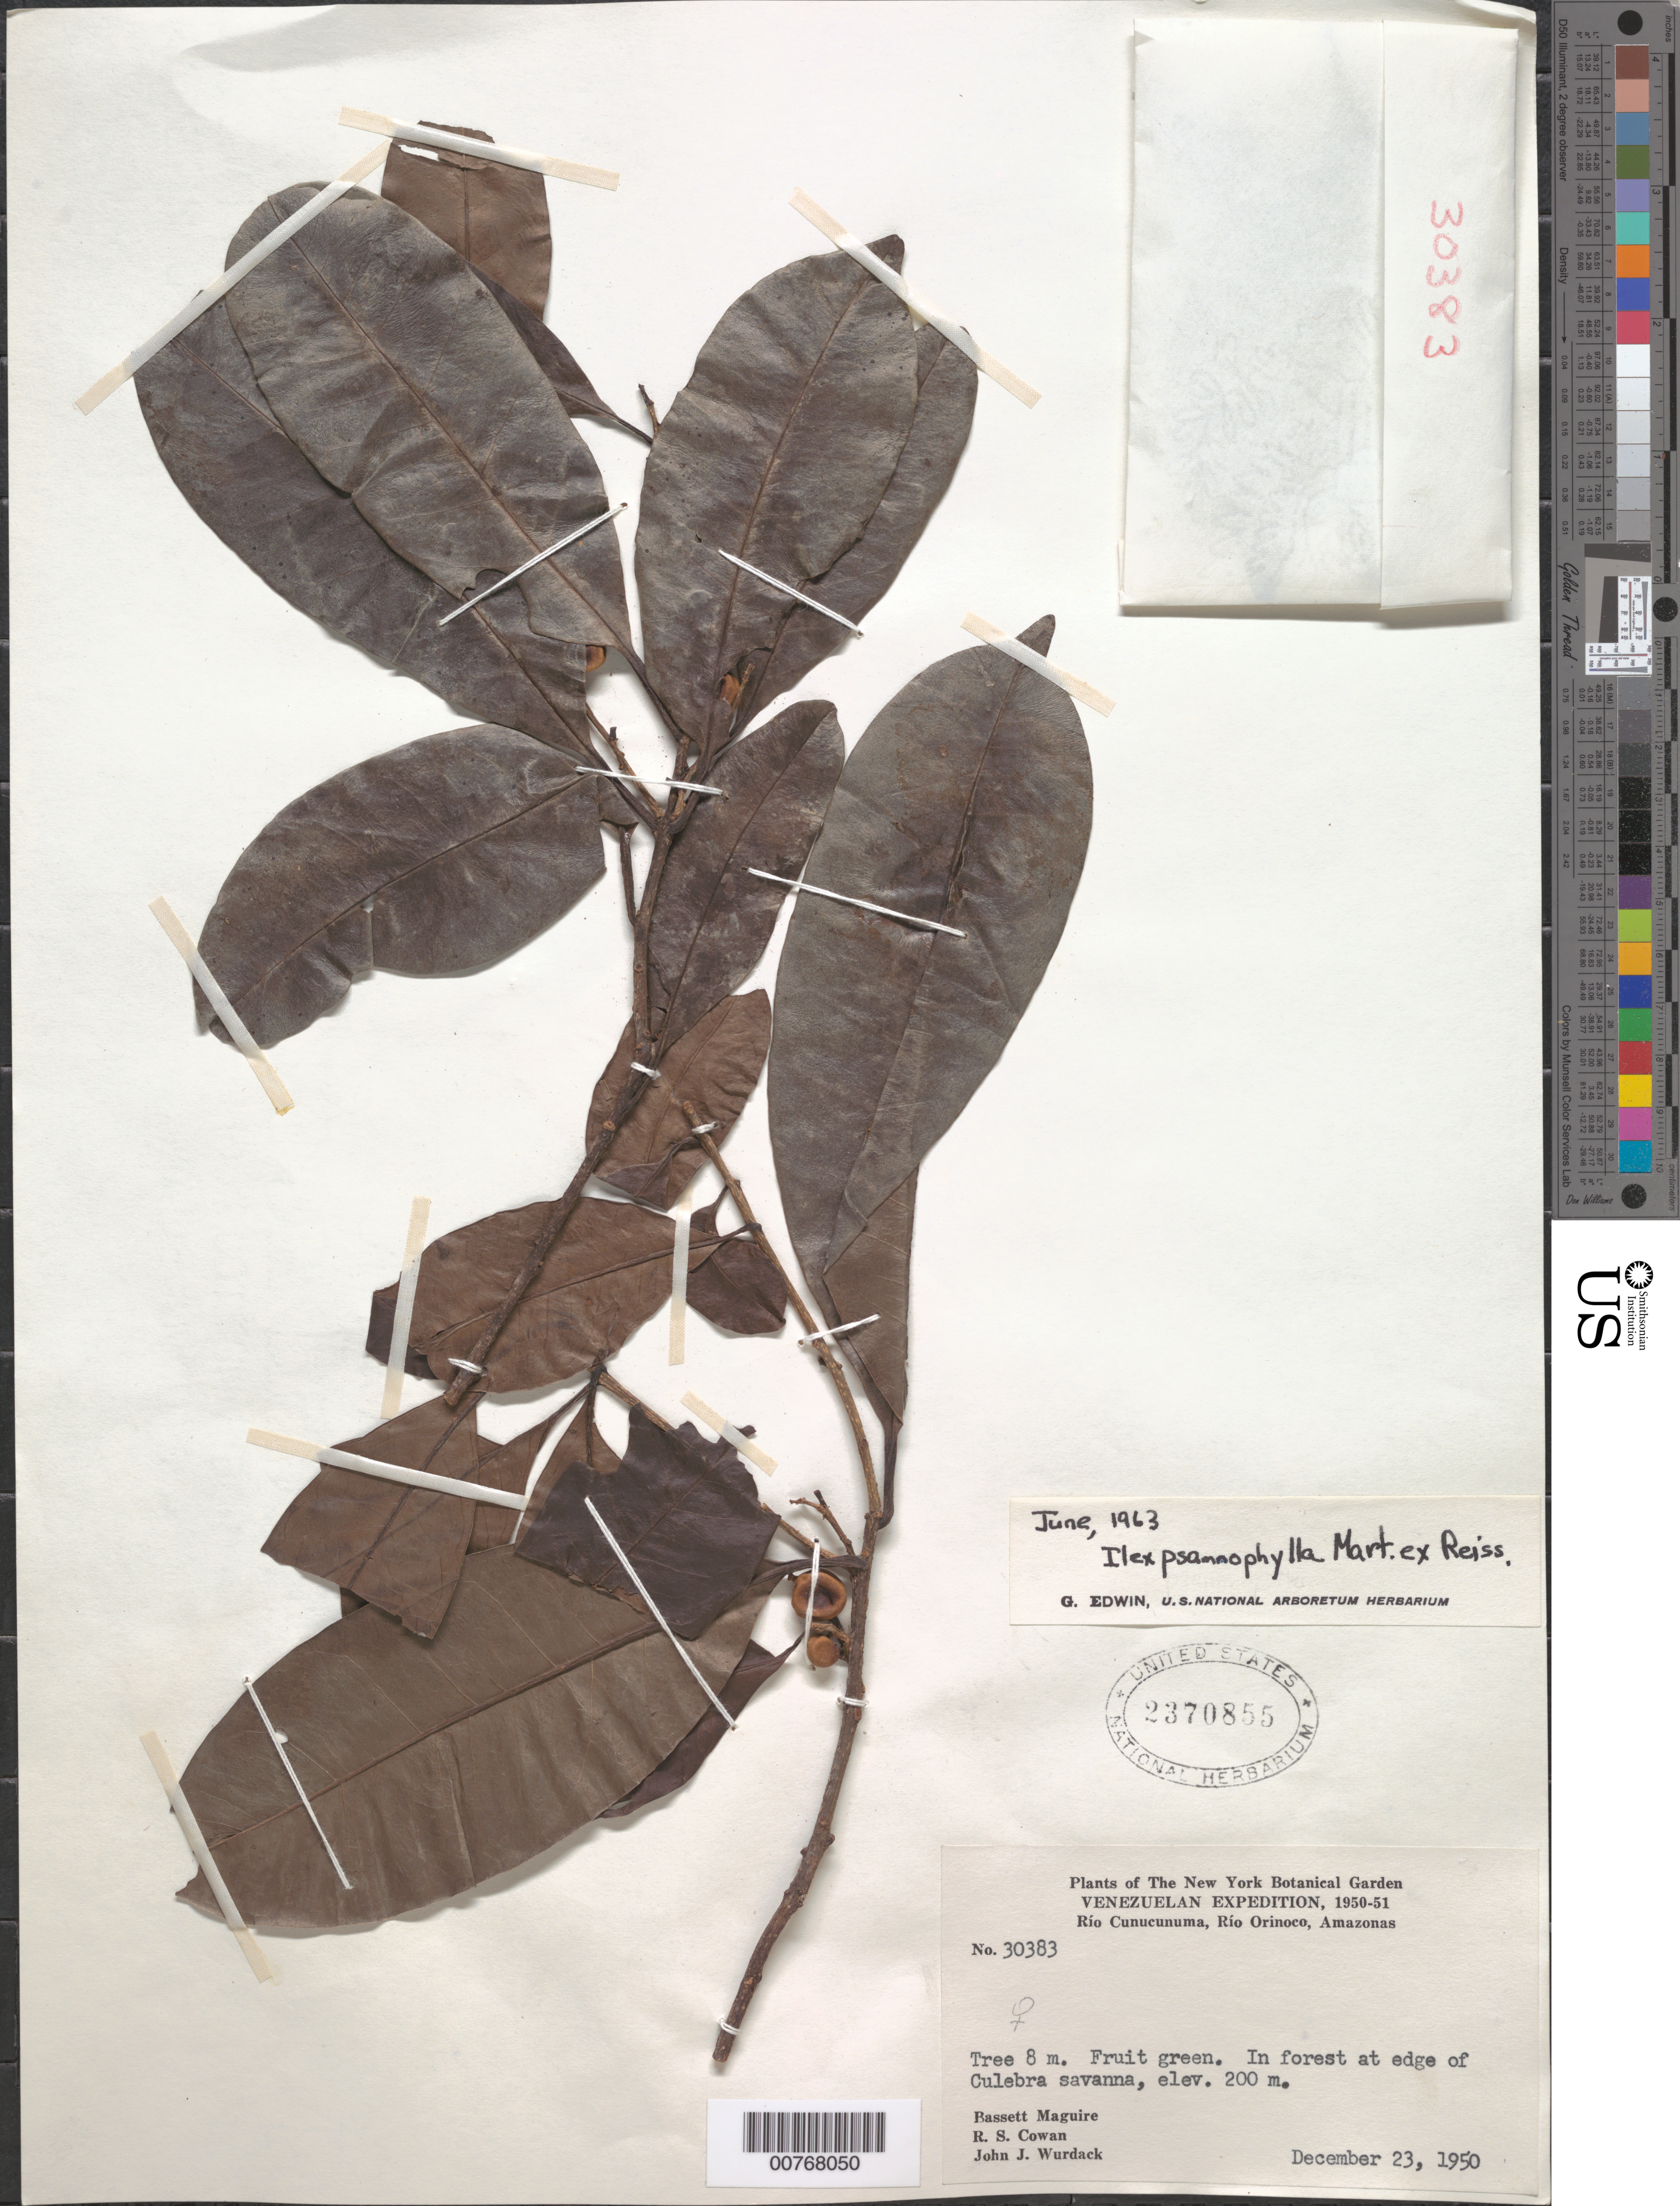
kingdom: Plantae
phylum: Tracheophyta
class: Magnoliopsida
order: Aquifoliales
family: Aquifoliaceae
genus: Ilex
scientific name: Ilex psammophila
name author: Reissek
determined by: Edwin, G.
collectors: B. Maguire, R. S. Cowan & J. J. Wurdack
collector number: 30383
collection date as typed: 23-Dec-50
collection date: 1950-12-23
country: Venezuela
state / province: Amazonas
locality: Río Cunucunuma, Río Orinoco, Culebra Savanna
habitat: Forest at edge of Culebra savanna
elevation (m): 200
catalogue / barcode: US 2370855